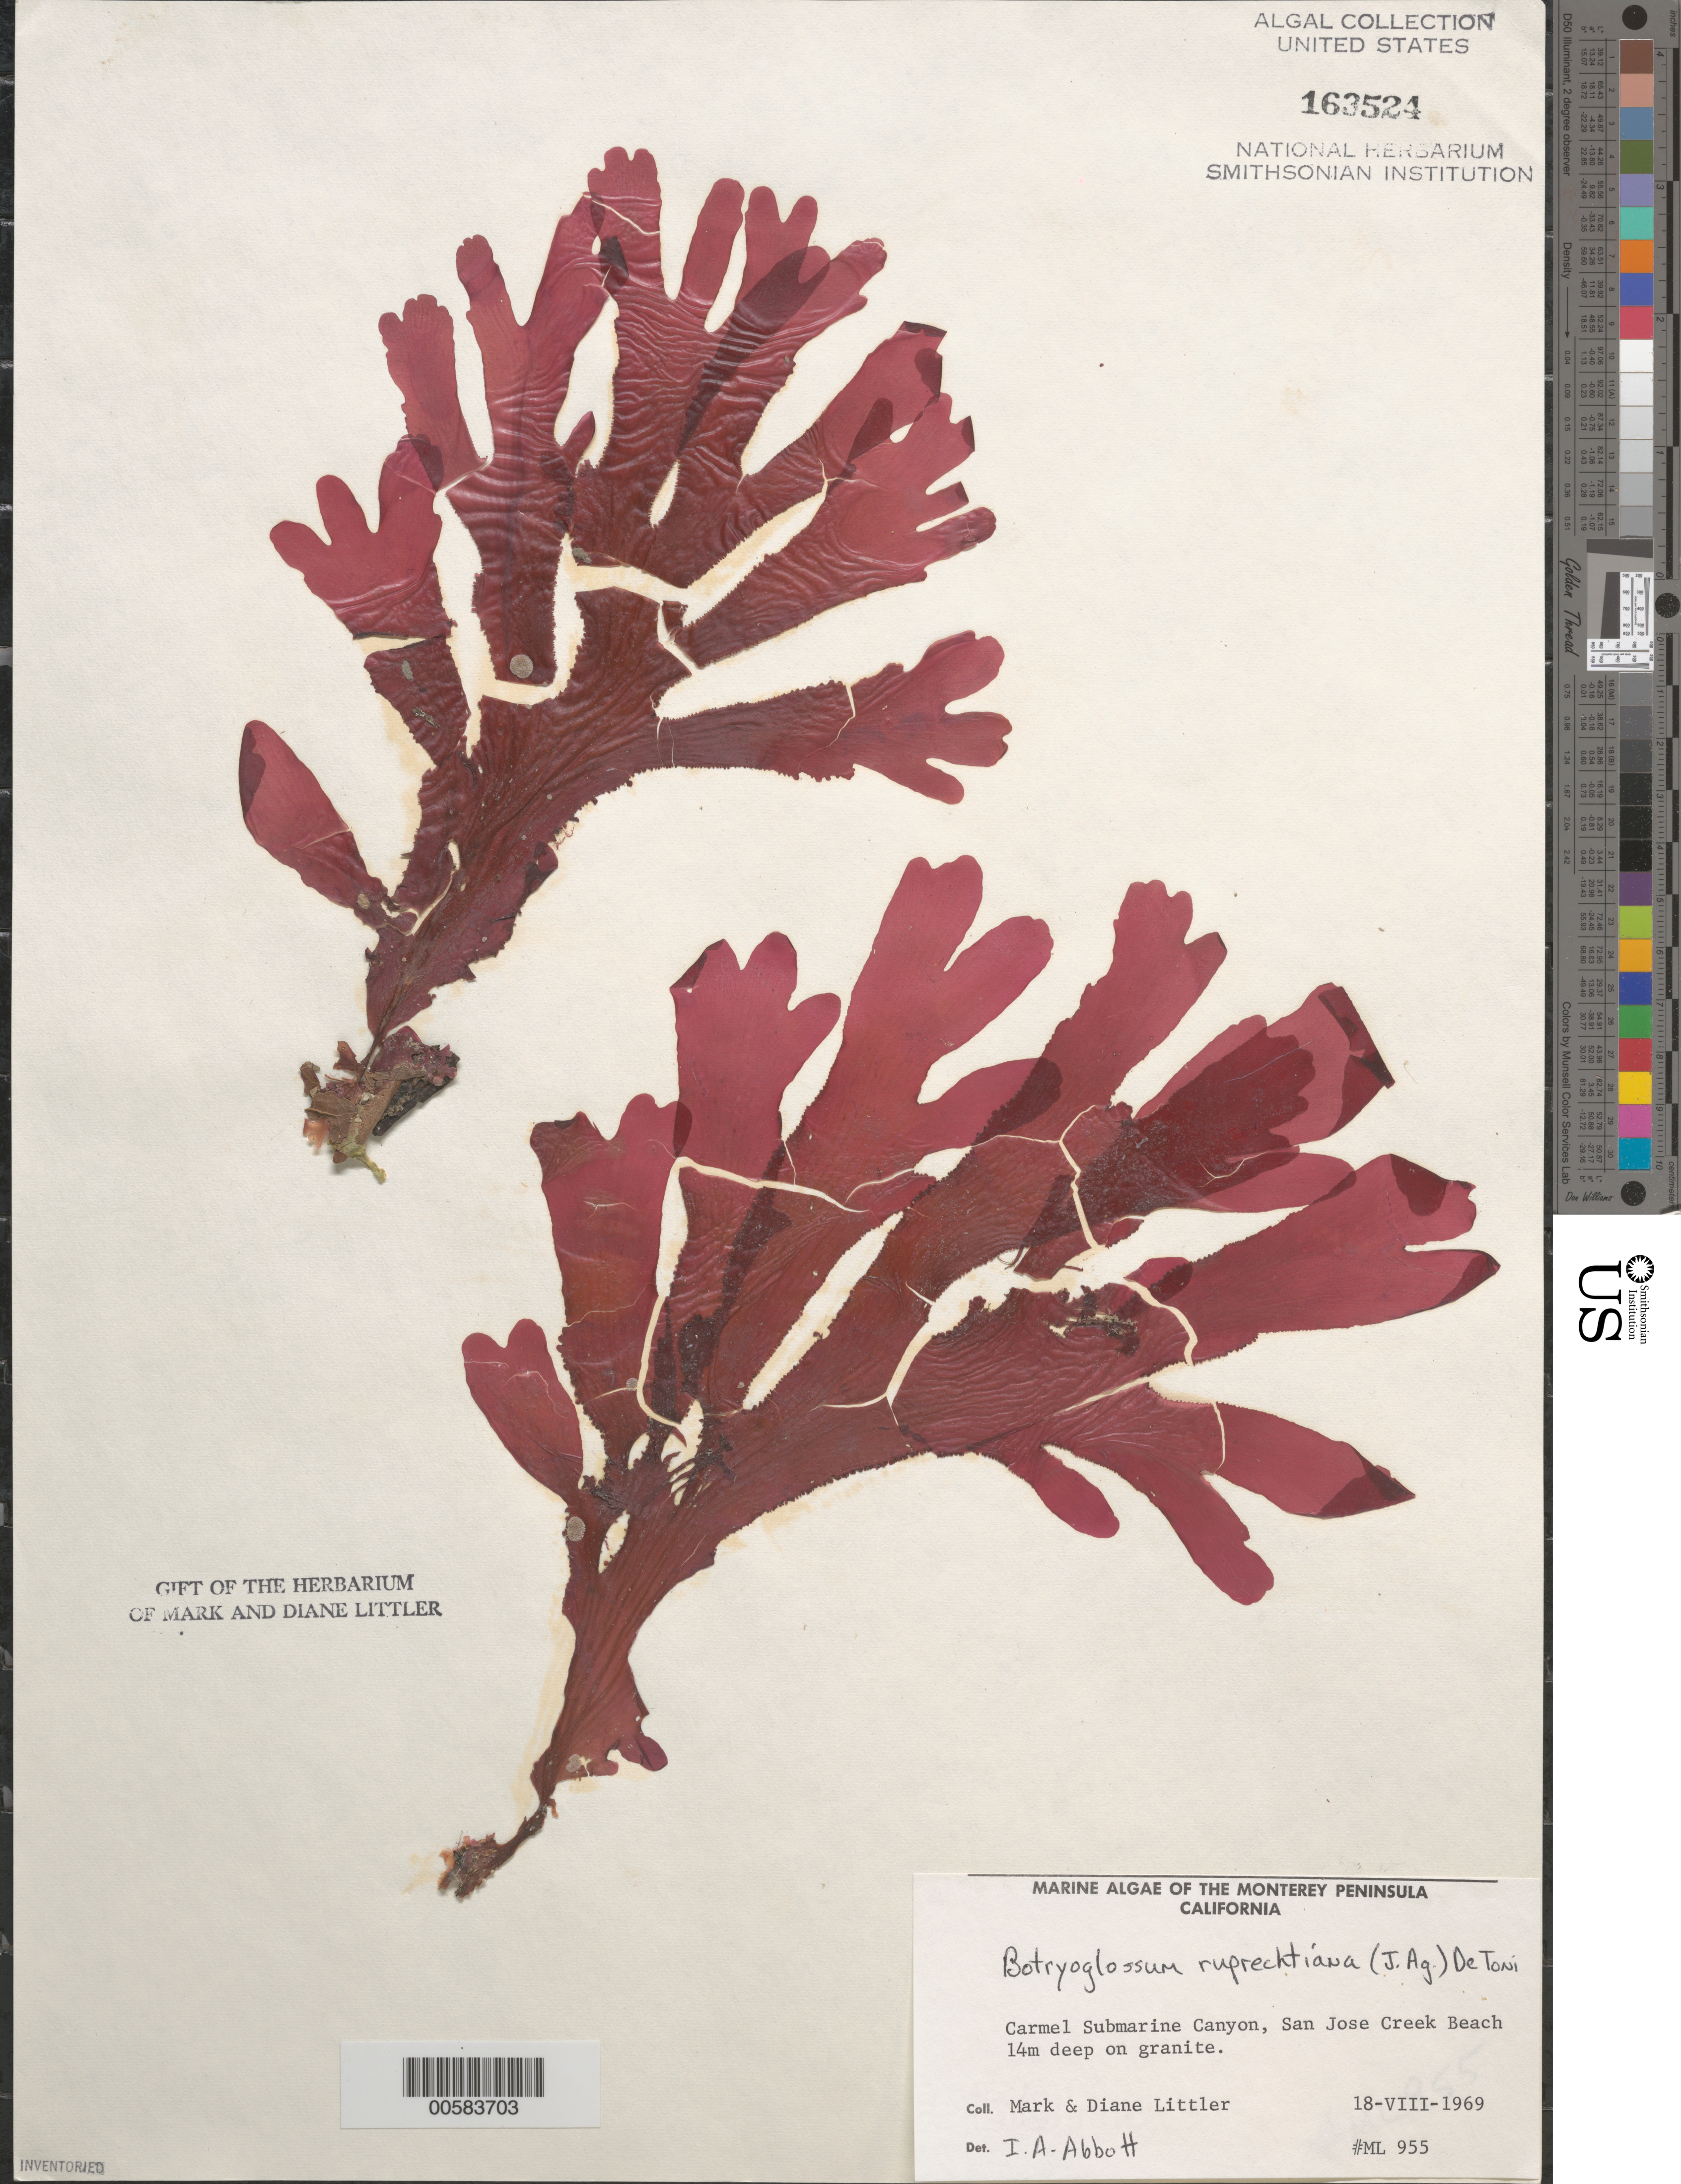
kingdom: Plantae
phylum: Rhodophyta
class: Florideophyceae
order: Ceramiales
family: Delesseriaceae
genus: Cryptopleura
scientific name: Cryptopleura ruprechtiana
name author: (J. Agardh) Kylin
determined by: Algae name updating Project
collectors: M. M. Littler & D. S. Littler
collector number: ML 955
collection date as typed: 18 Aug 1969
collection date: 1969-08-18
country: United States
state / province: California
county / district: Monterey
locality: Carmel Submarine Canyon, San Jose Creek Beach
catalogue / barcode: US 163524